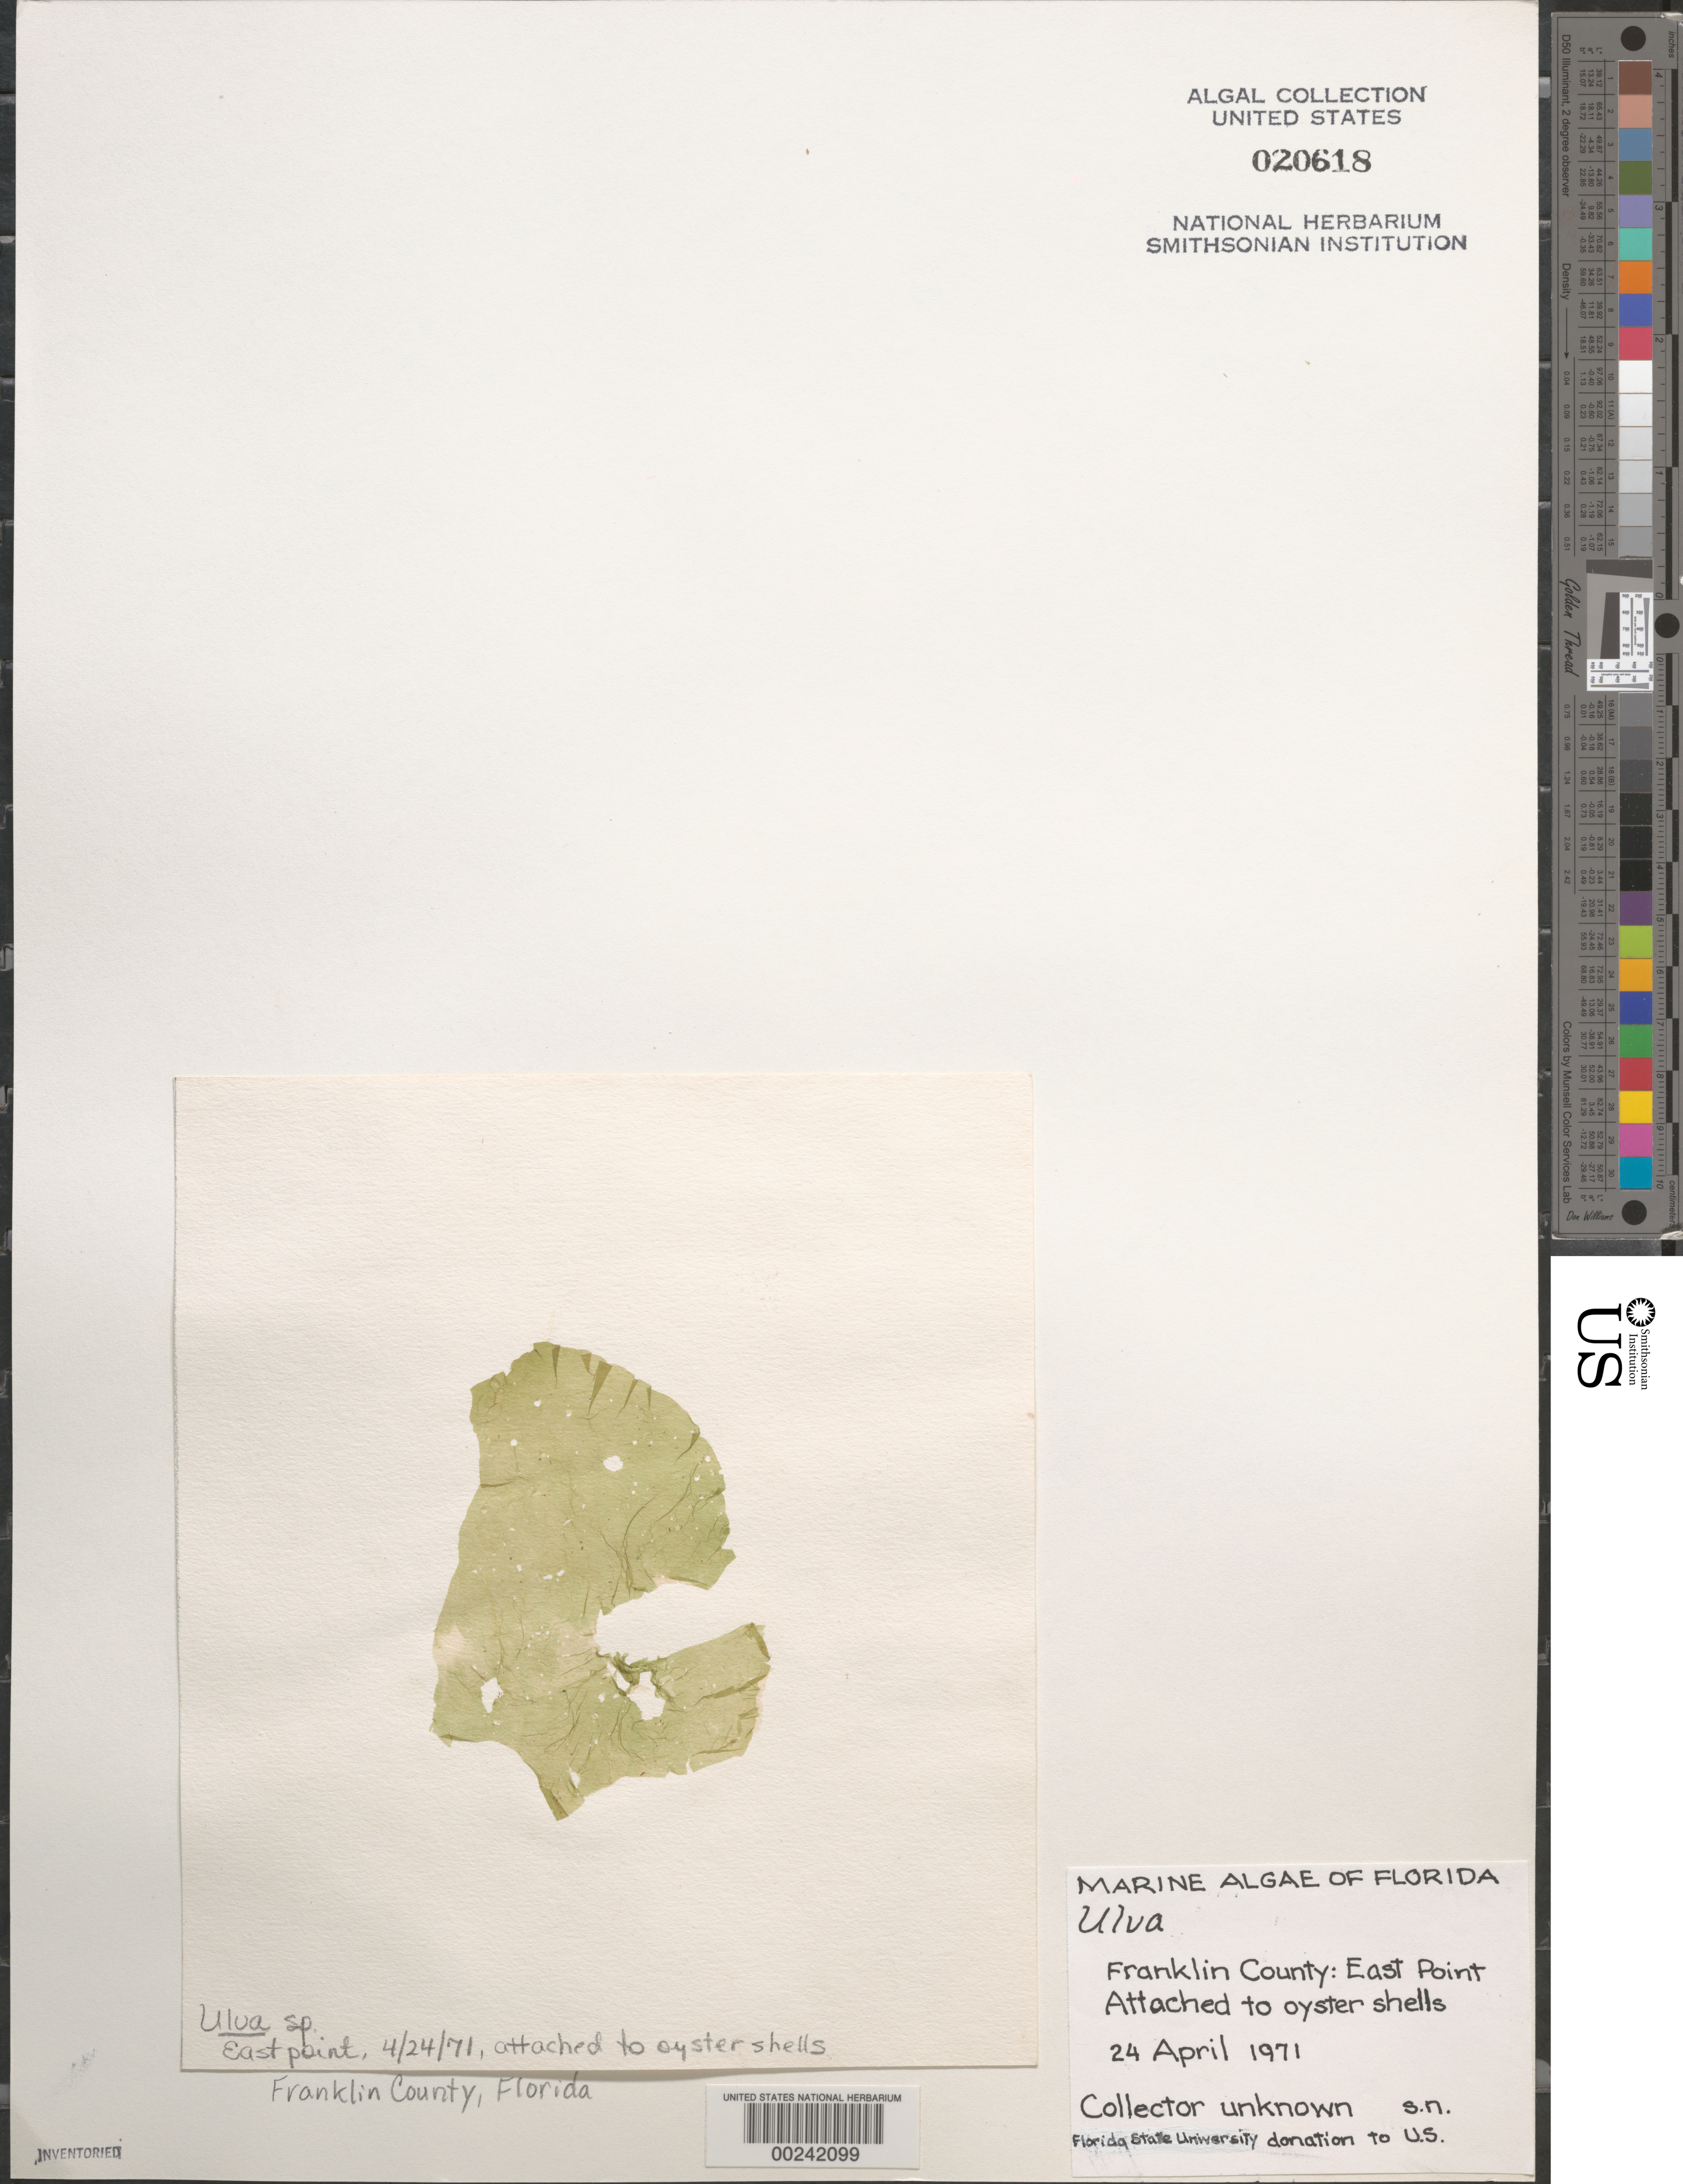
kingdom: Plantae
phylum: Chlorophyta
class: Ulvophyceae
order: Ulvales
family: Ulvaceae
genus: Ulva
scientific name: Ulva sp.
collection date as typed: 24 Apr 1971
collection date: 1971-04-24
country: United States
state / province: Florida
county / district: Franklin County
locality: East Point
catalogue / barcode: US 20618